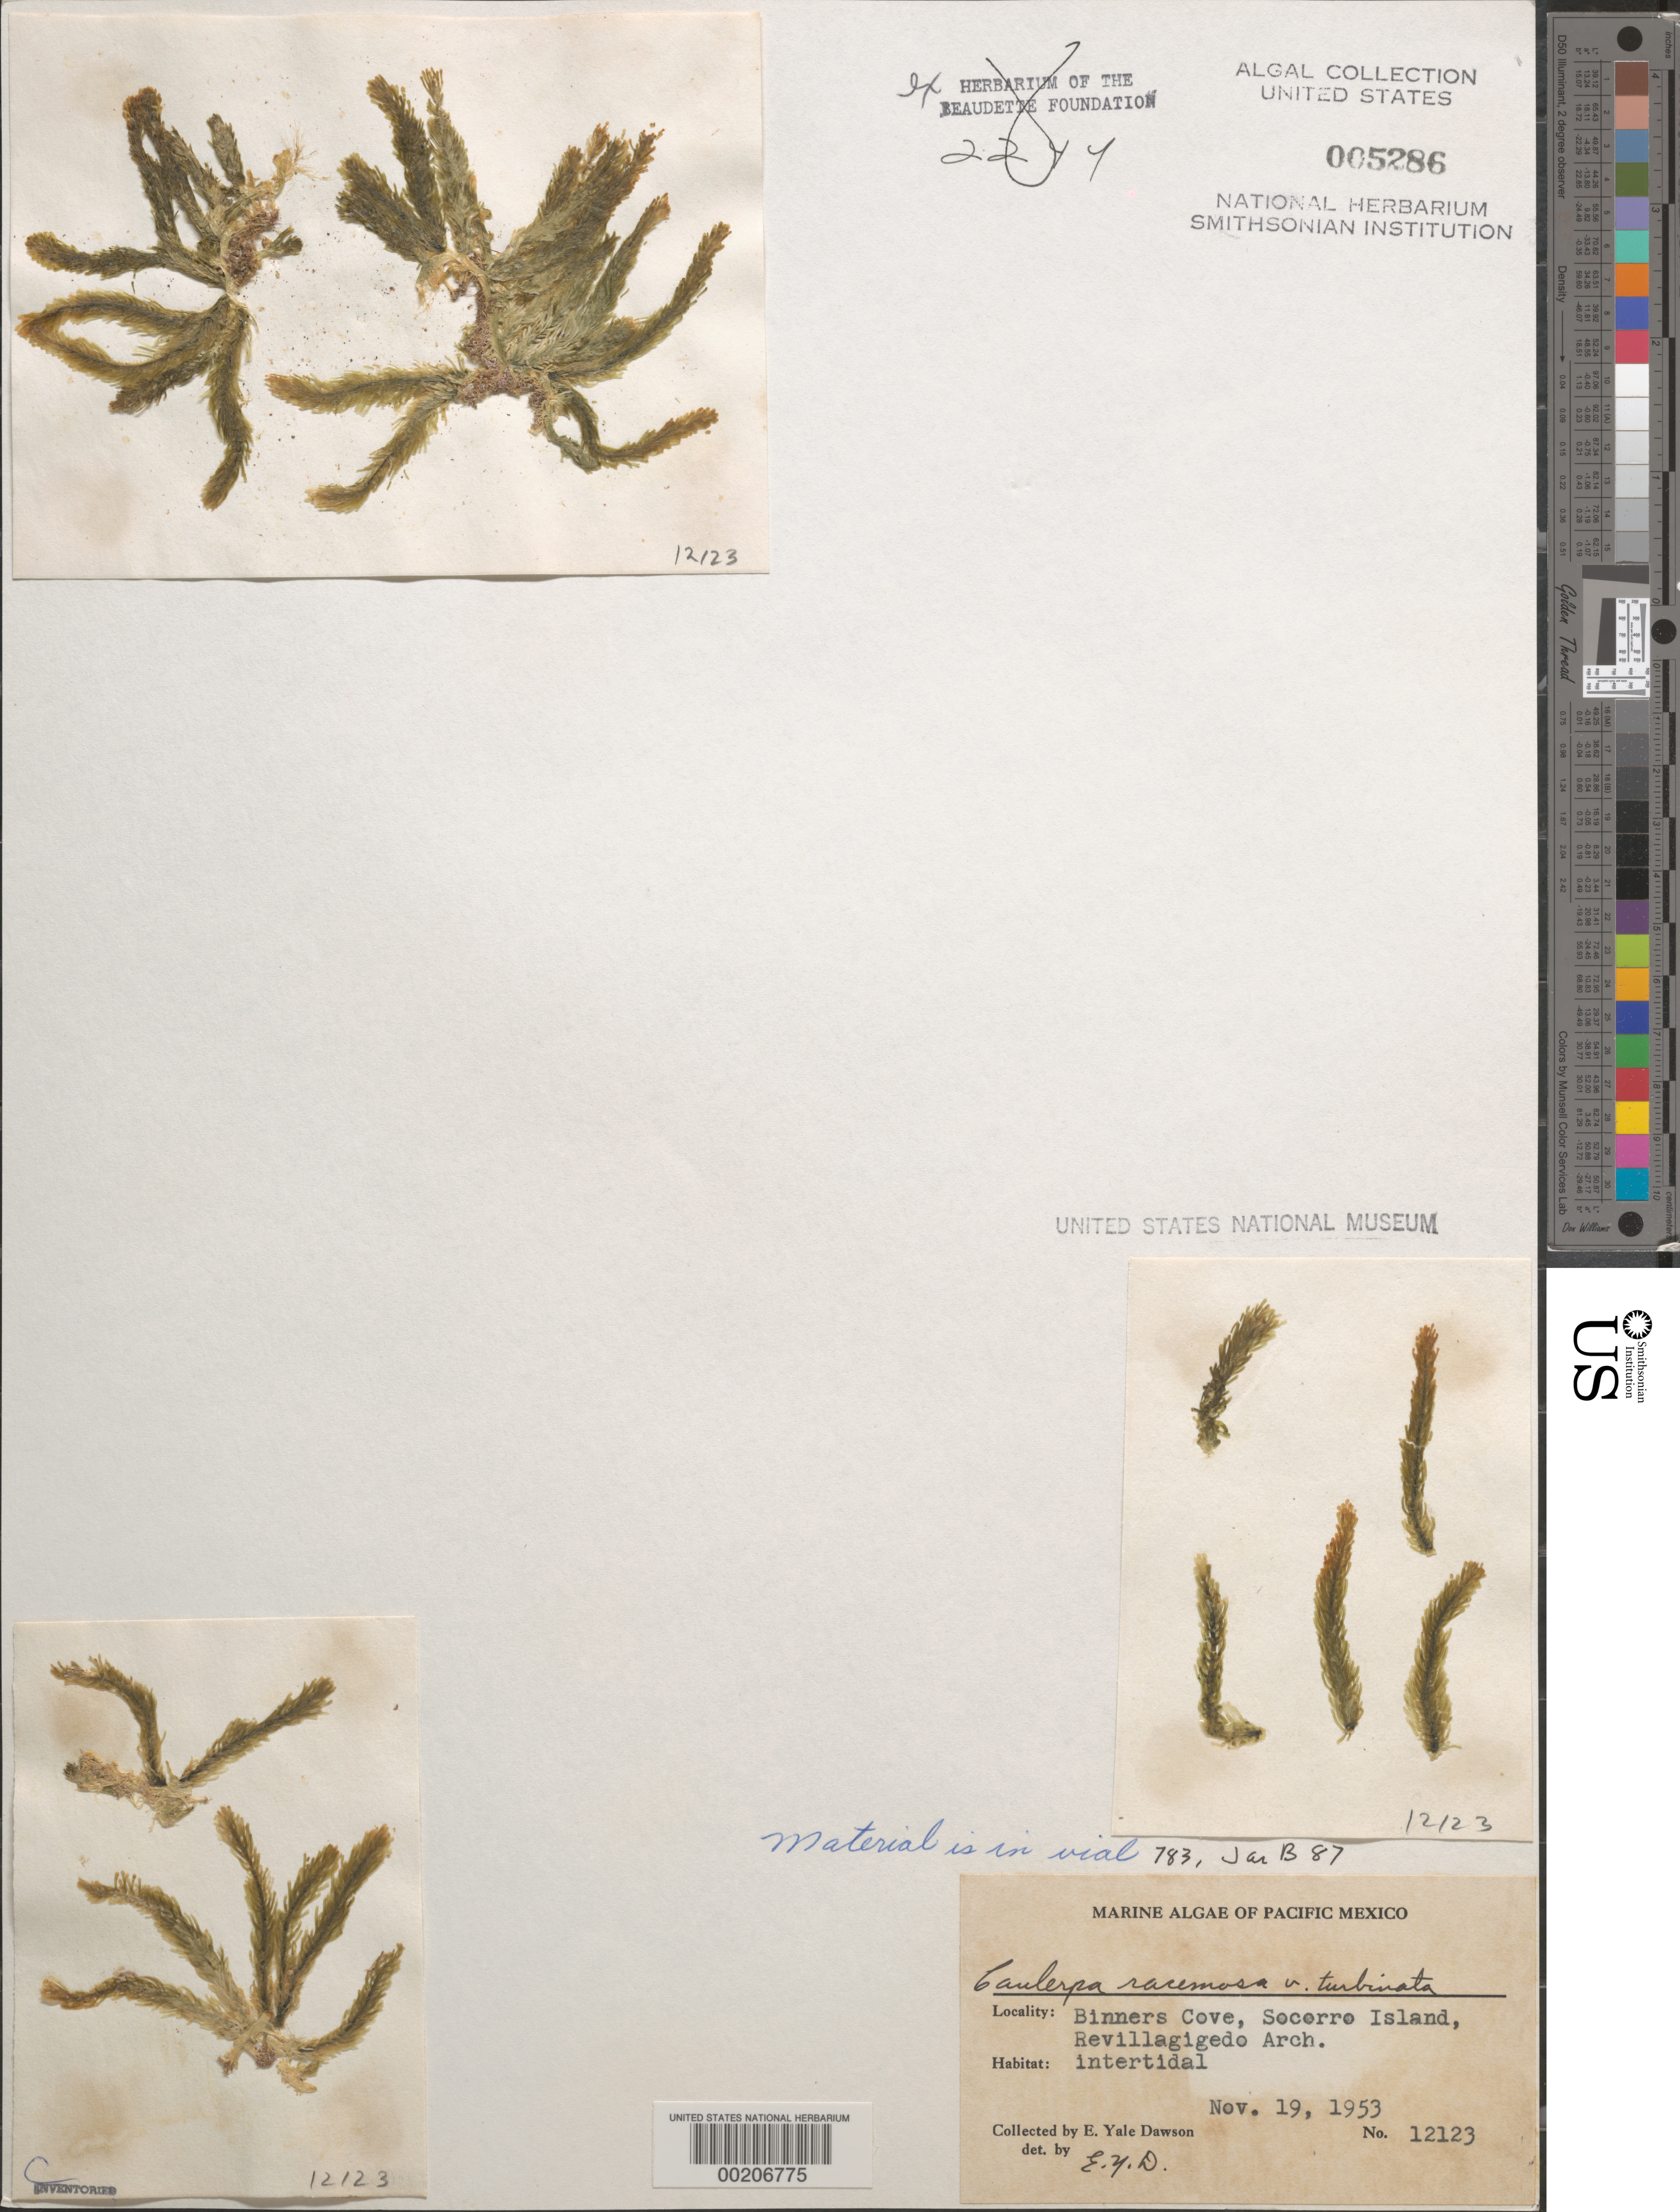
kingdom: Plantae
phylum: Chlorophyta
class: Ulvophyceae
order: Bryopsidales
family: Caulerpaceae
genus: Caulerpa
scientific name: Caulerpa racemosa var. turbinata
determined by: Dawson, E. Y.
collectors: E. Y. Dawson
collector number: EYD 12123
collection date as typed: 19 Nov 1953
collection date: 1953-11-19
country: Mexico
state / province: Colima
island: Isla Socorro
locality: Binners Cove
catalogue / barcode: US 5286